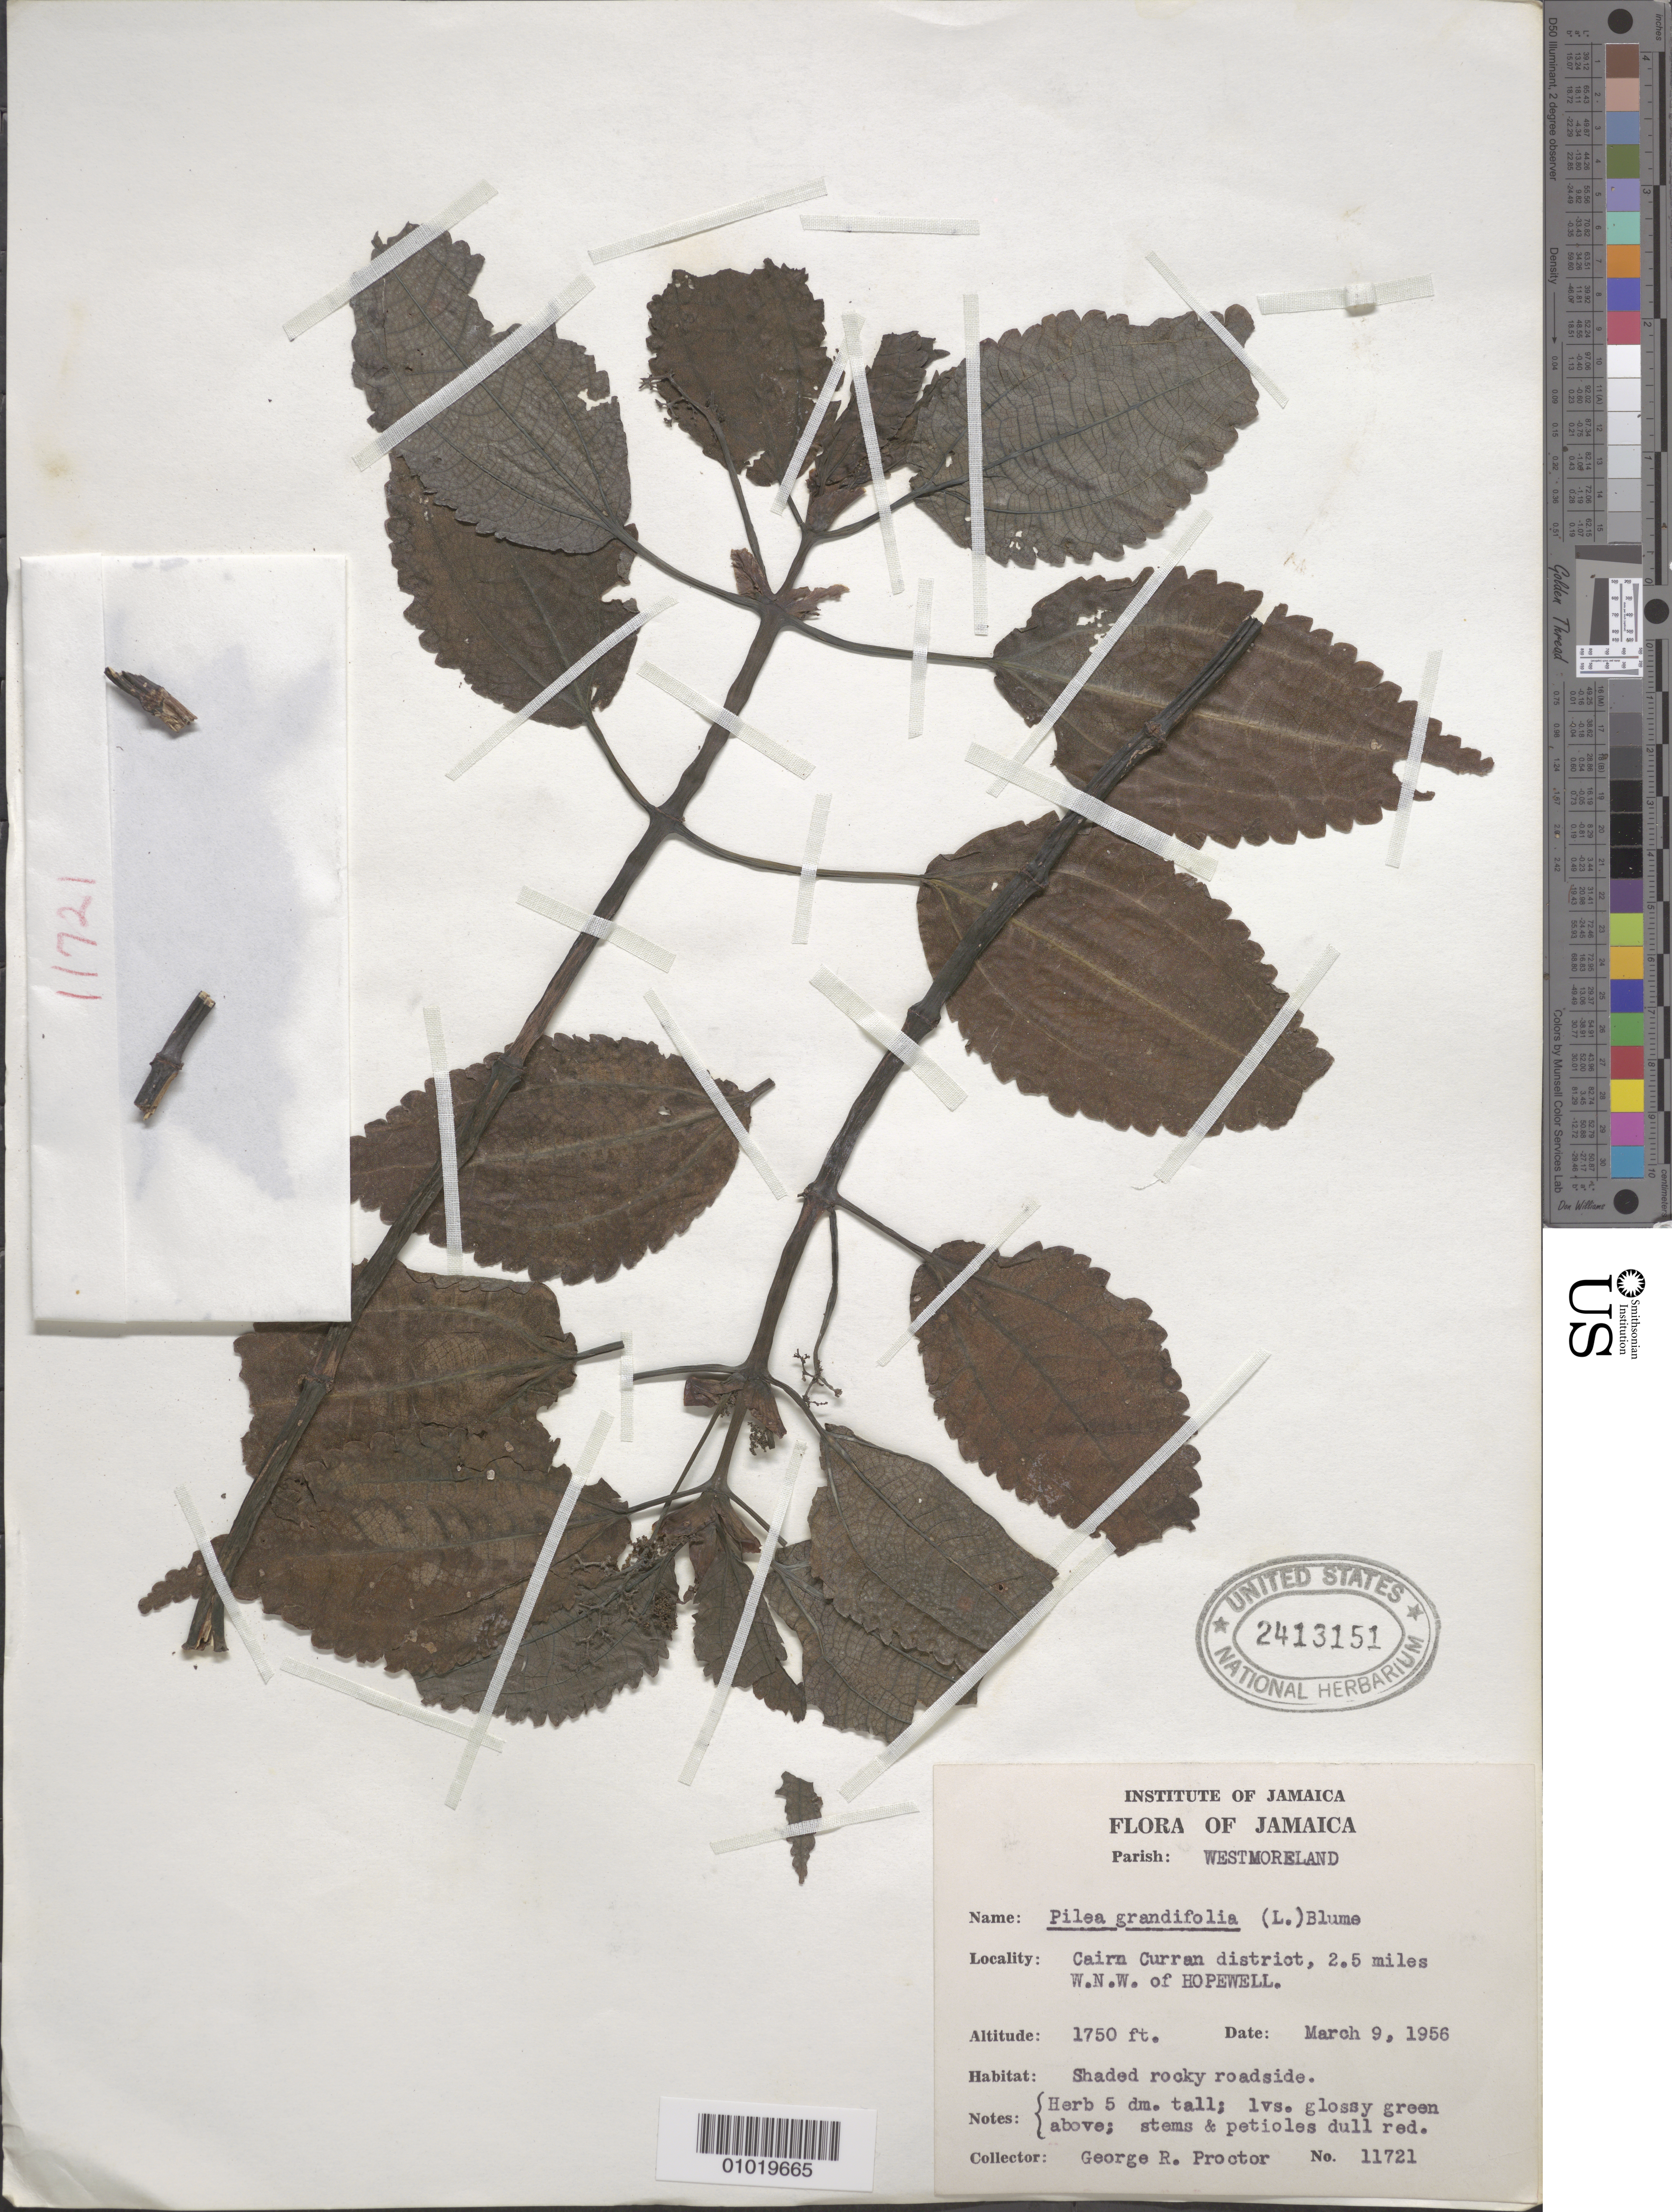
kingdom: Plantae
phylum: Tracheophyta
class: Magnoliopsida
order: Rosales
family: Urticaceae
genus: Pilea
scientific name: Pilea grandifolia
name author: (L.) Blume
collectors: G. R. Proctor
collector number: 11721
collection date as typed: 09 Mar 1956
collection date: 1956-03-09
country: Jamaica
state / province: Westmoreland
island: Jamaica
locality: Cairn Curran district, 2.5mi WNW of Hopewell. Shaded rocky roadside.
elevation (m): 533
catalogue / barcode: US 2413151